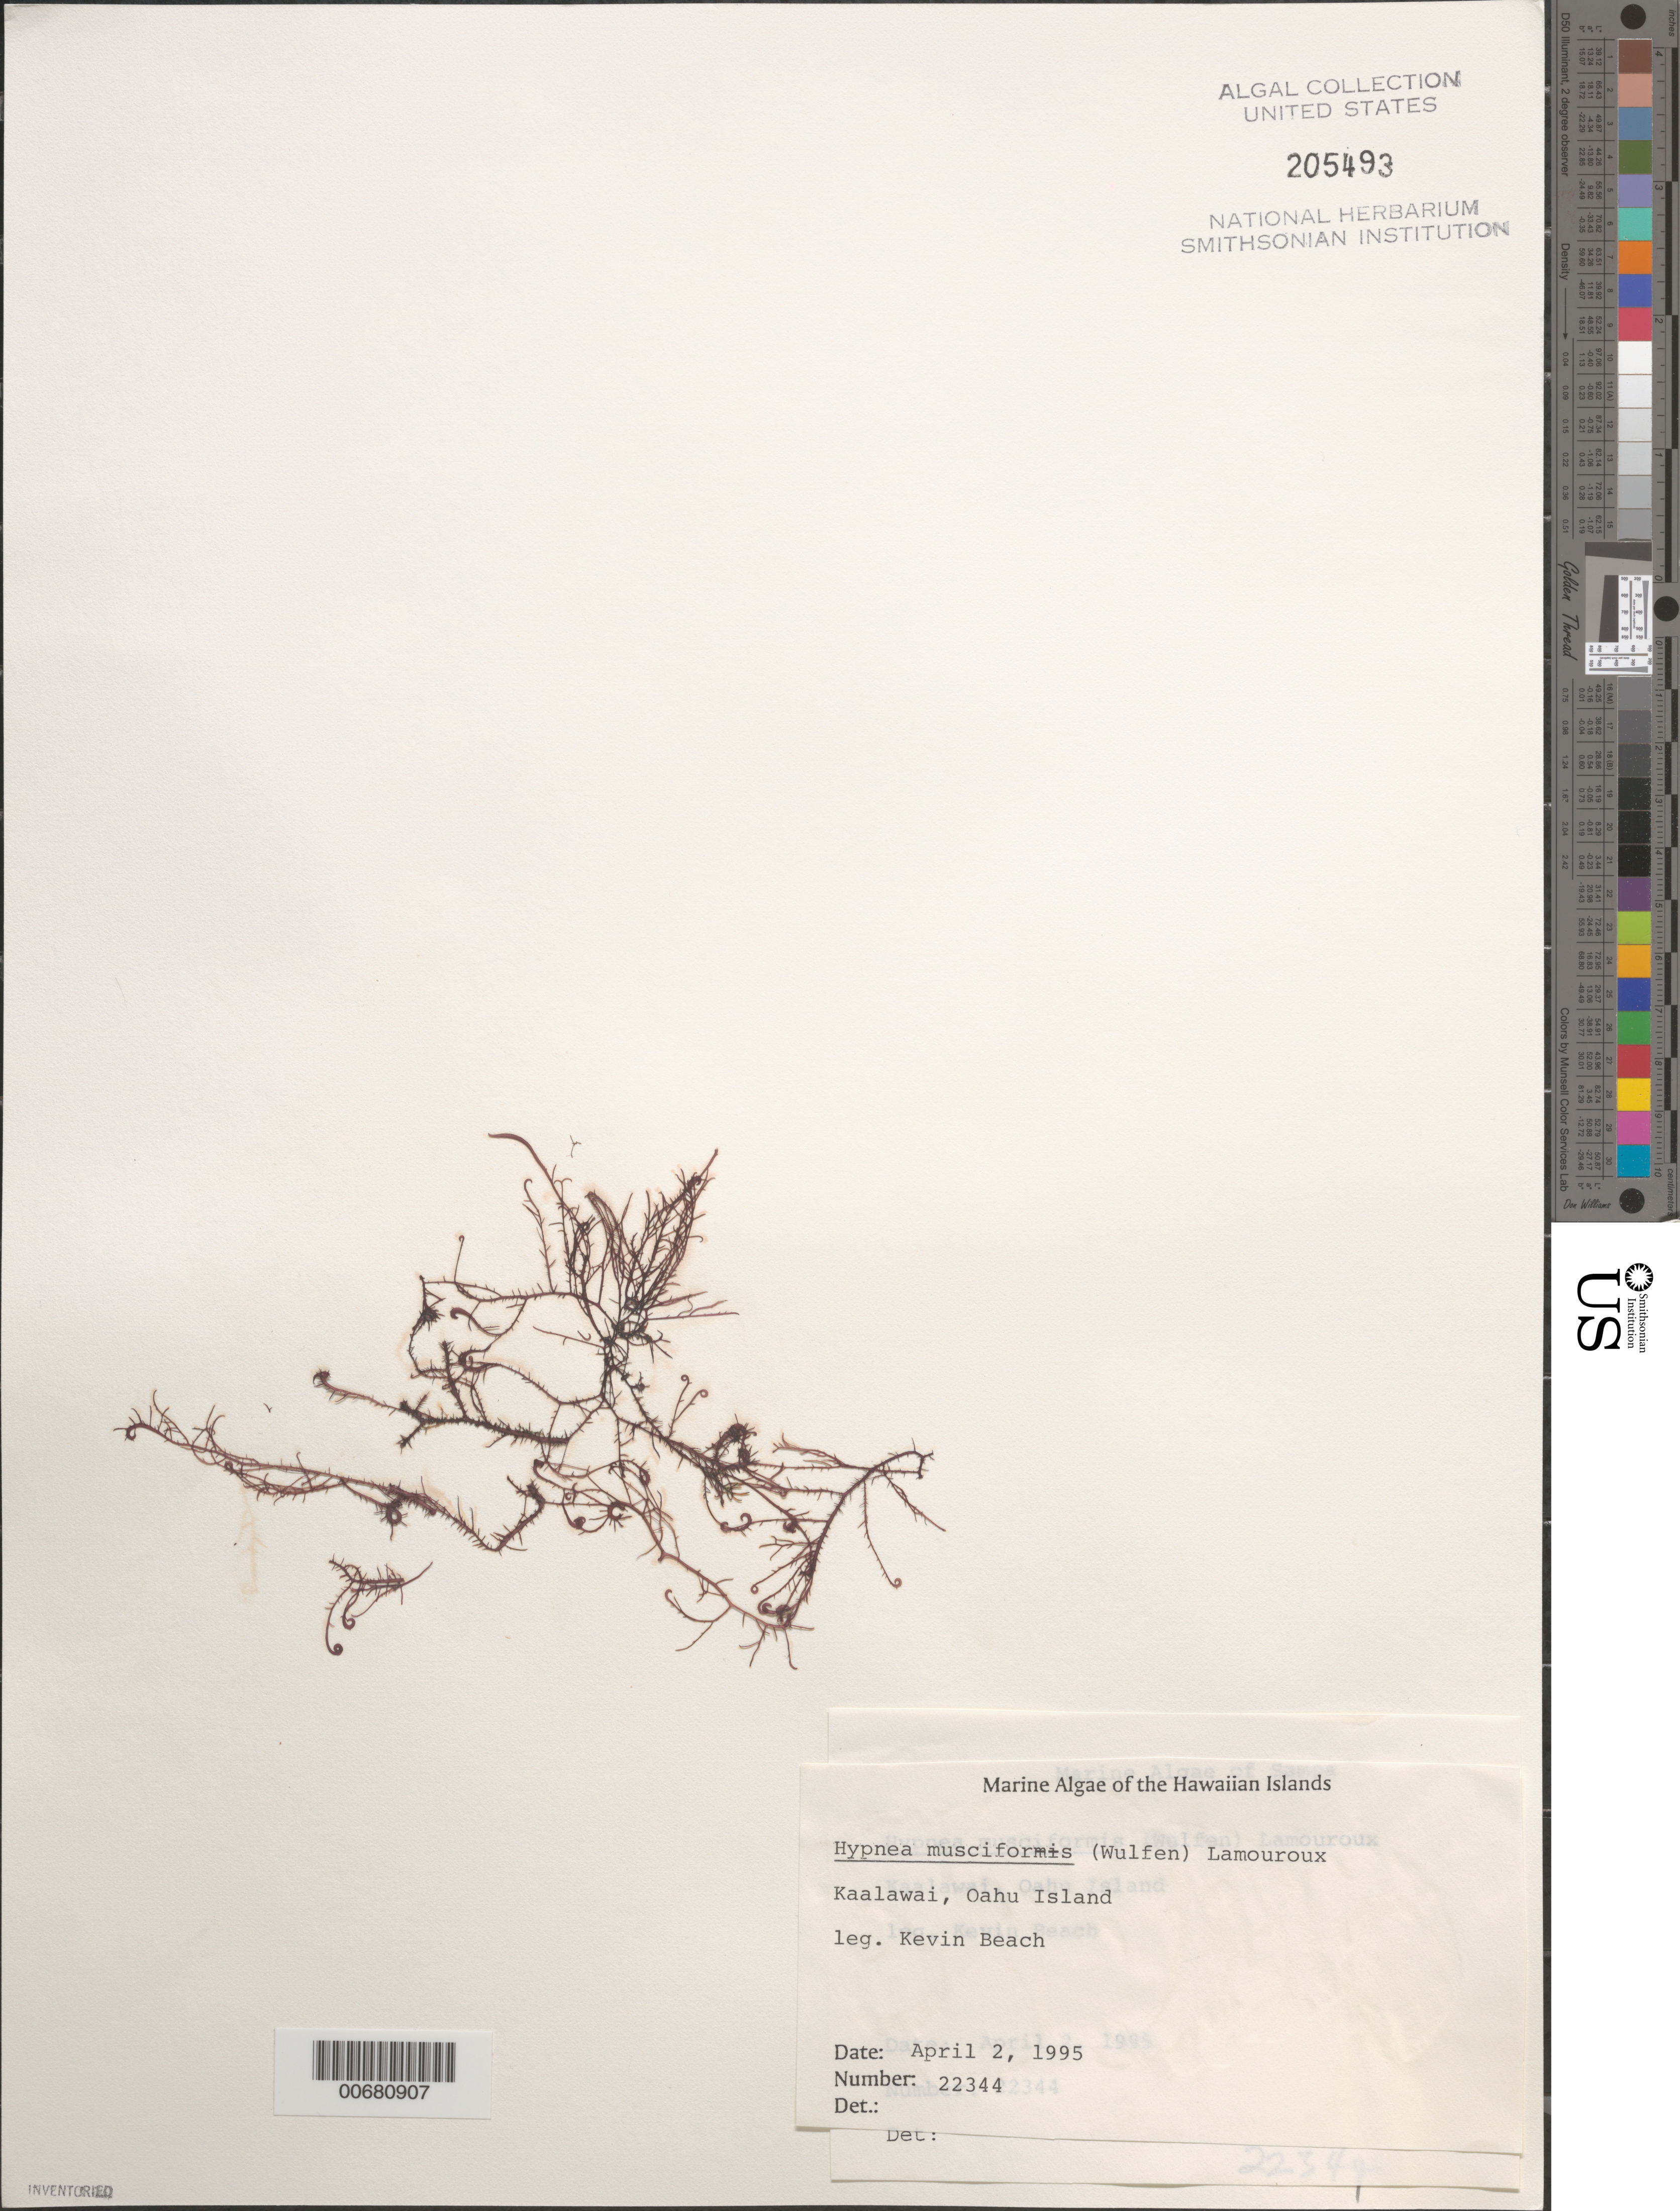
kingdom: Plantae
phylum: Rhodophyta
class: Florideophyceae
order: Gigartinales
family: Cystocloniaceae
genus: Hypnea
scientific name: Hypnea musciformis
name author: (Wulfen) J.V.Lamouroux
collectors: K. Beach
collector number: IAA 22344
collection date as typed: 02 Apr 1995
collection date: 1995-04-02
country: United States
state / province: Hawaii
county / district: Honolulu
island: Oahu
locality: Ka'alawai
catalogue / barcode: US 205493